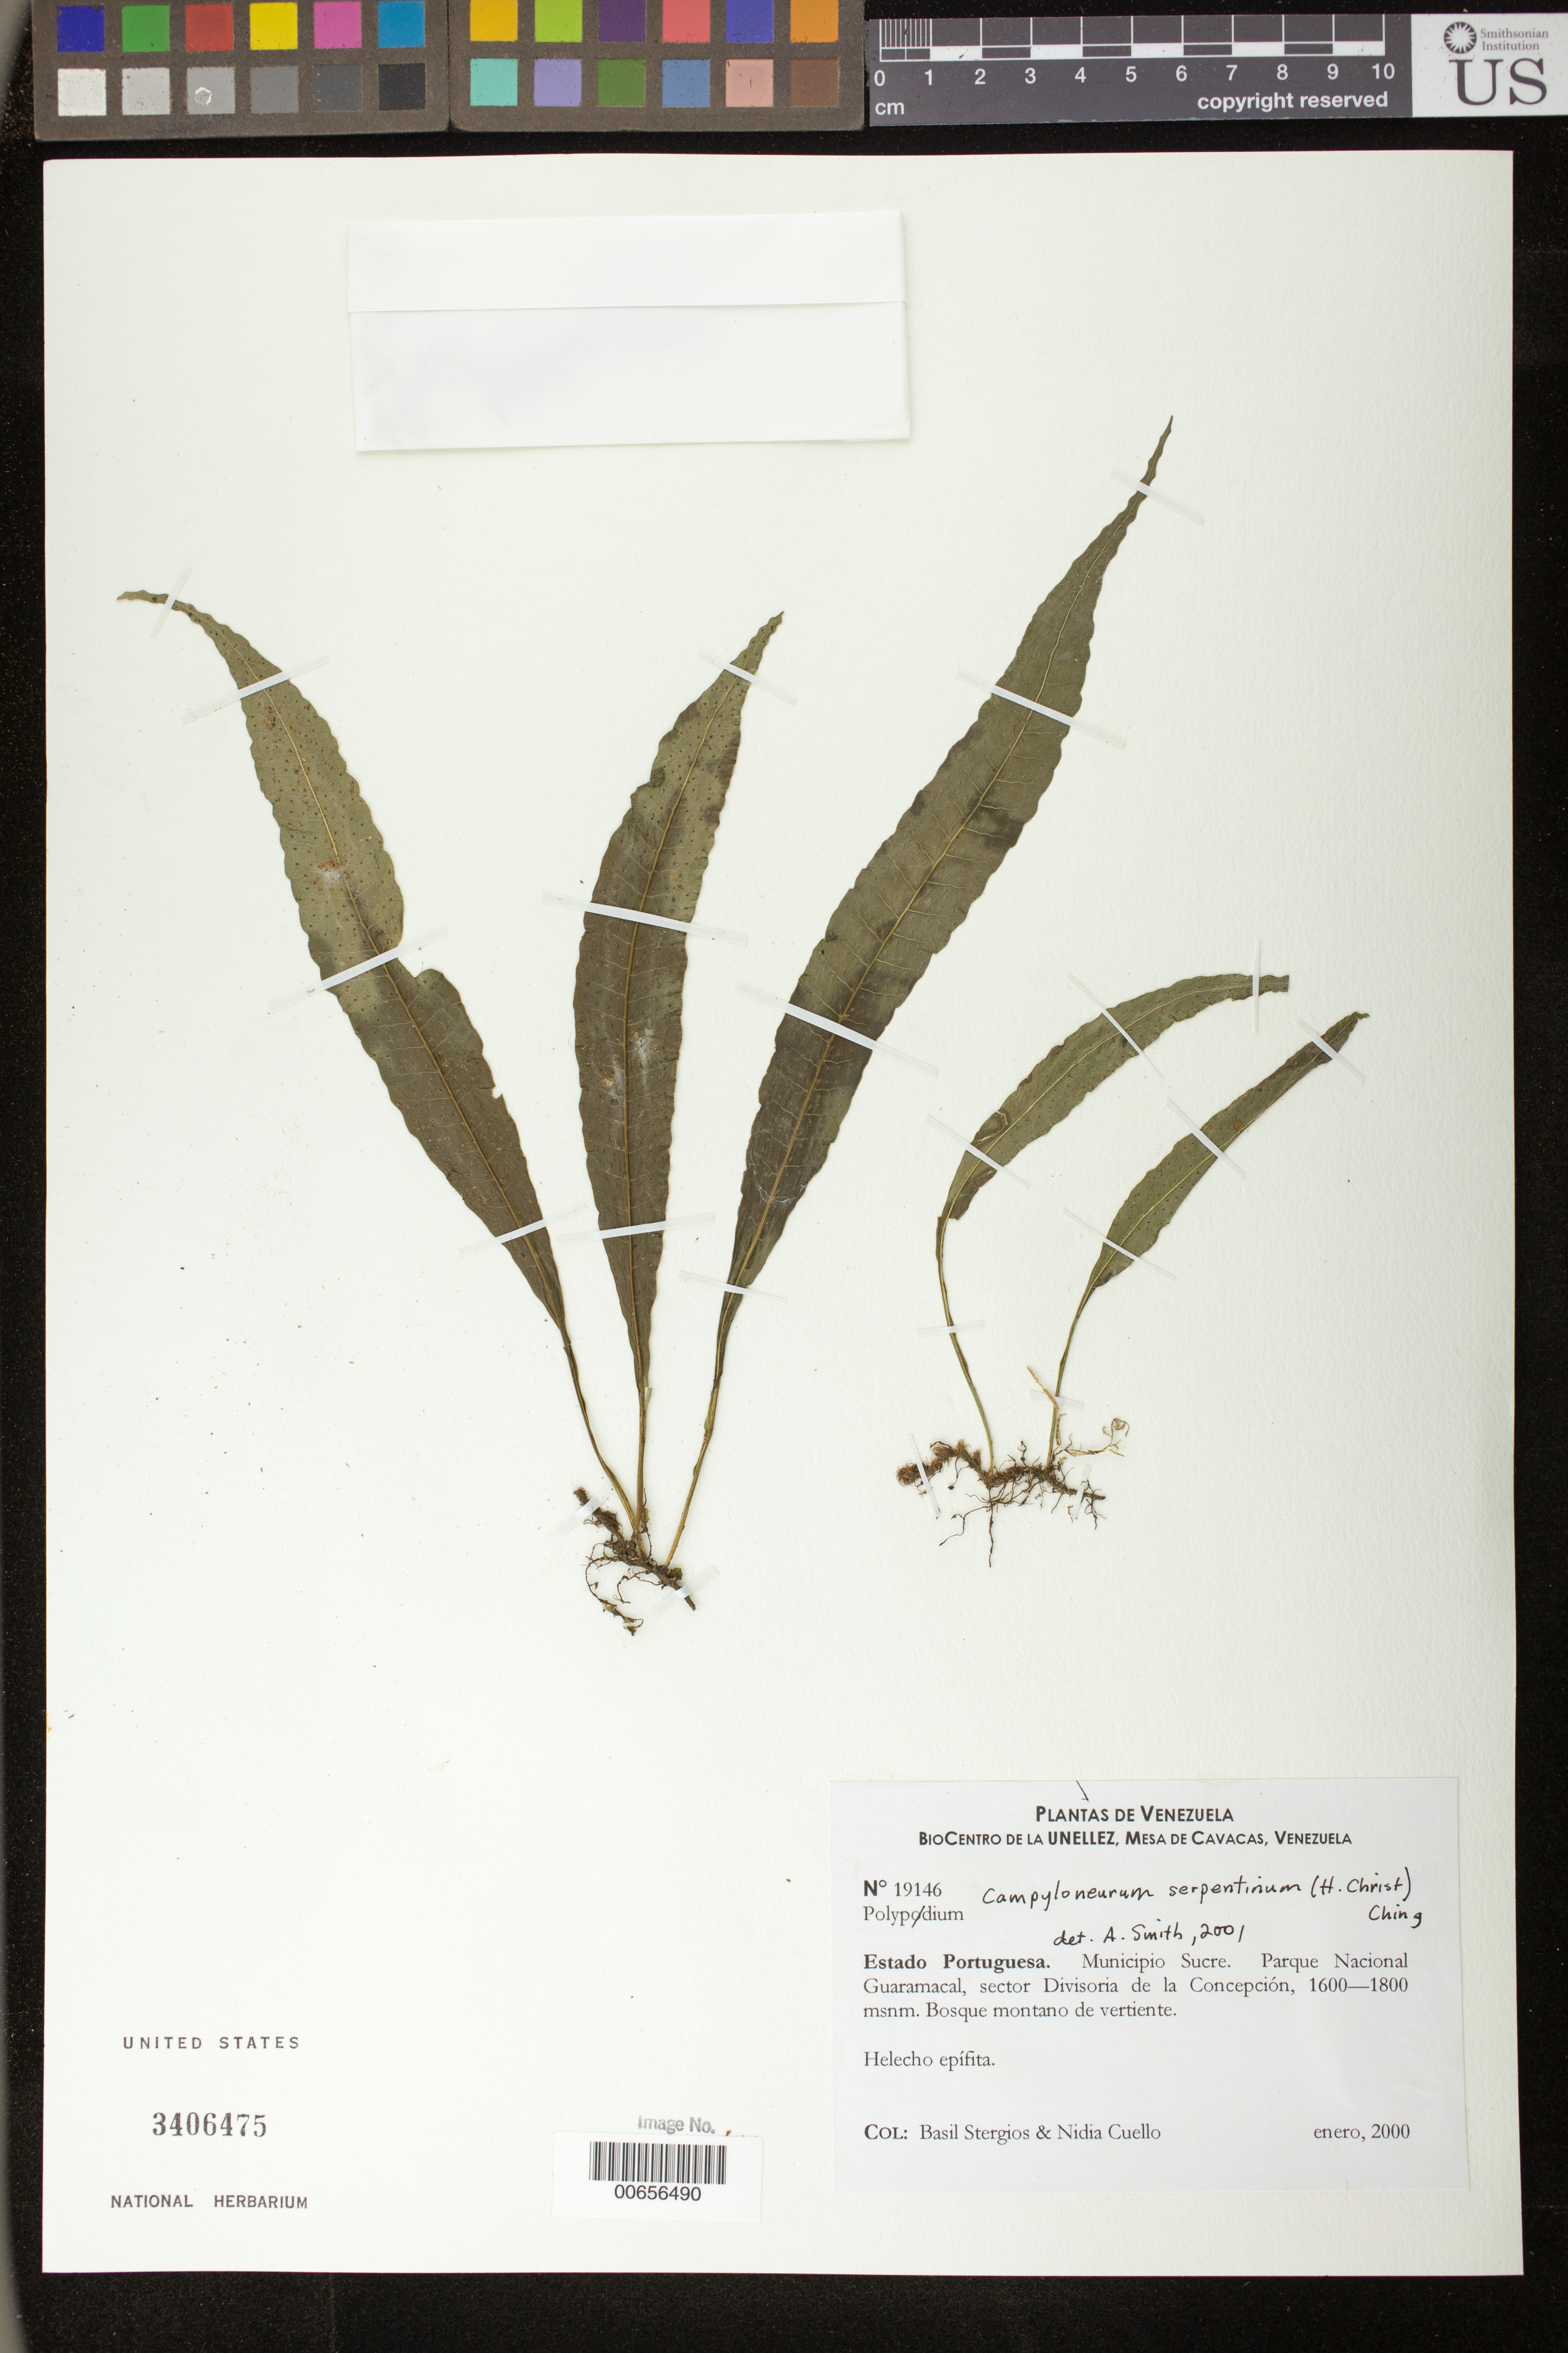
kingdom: Plantae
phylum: Tracheophyta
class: Polypodiopsida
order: Polypodiales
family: Polypodiaceae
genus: Campyloneurum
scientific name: Campyloneurum serpentinum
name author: (Christ) Ching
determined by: Smith, Alan R., (UC)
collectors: B. G. Stergios & N. L. Cuello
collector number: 19146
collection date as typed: Jan 2000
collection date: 2000-01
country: Venezuela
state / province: Portuguesa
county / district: Sucre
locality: Parque Nacional Guaramacal. Sector La Divisoria de la Concepción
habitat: Bosques montano de vertiente.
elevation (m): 1600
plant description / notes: PORT, UC, US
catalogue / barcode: US 3406475